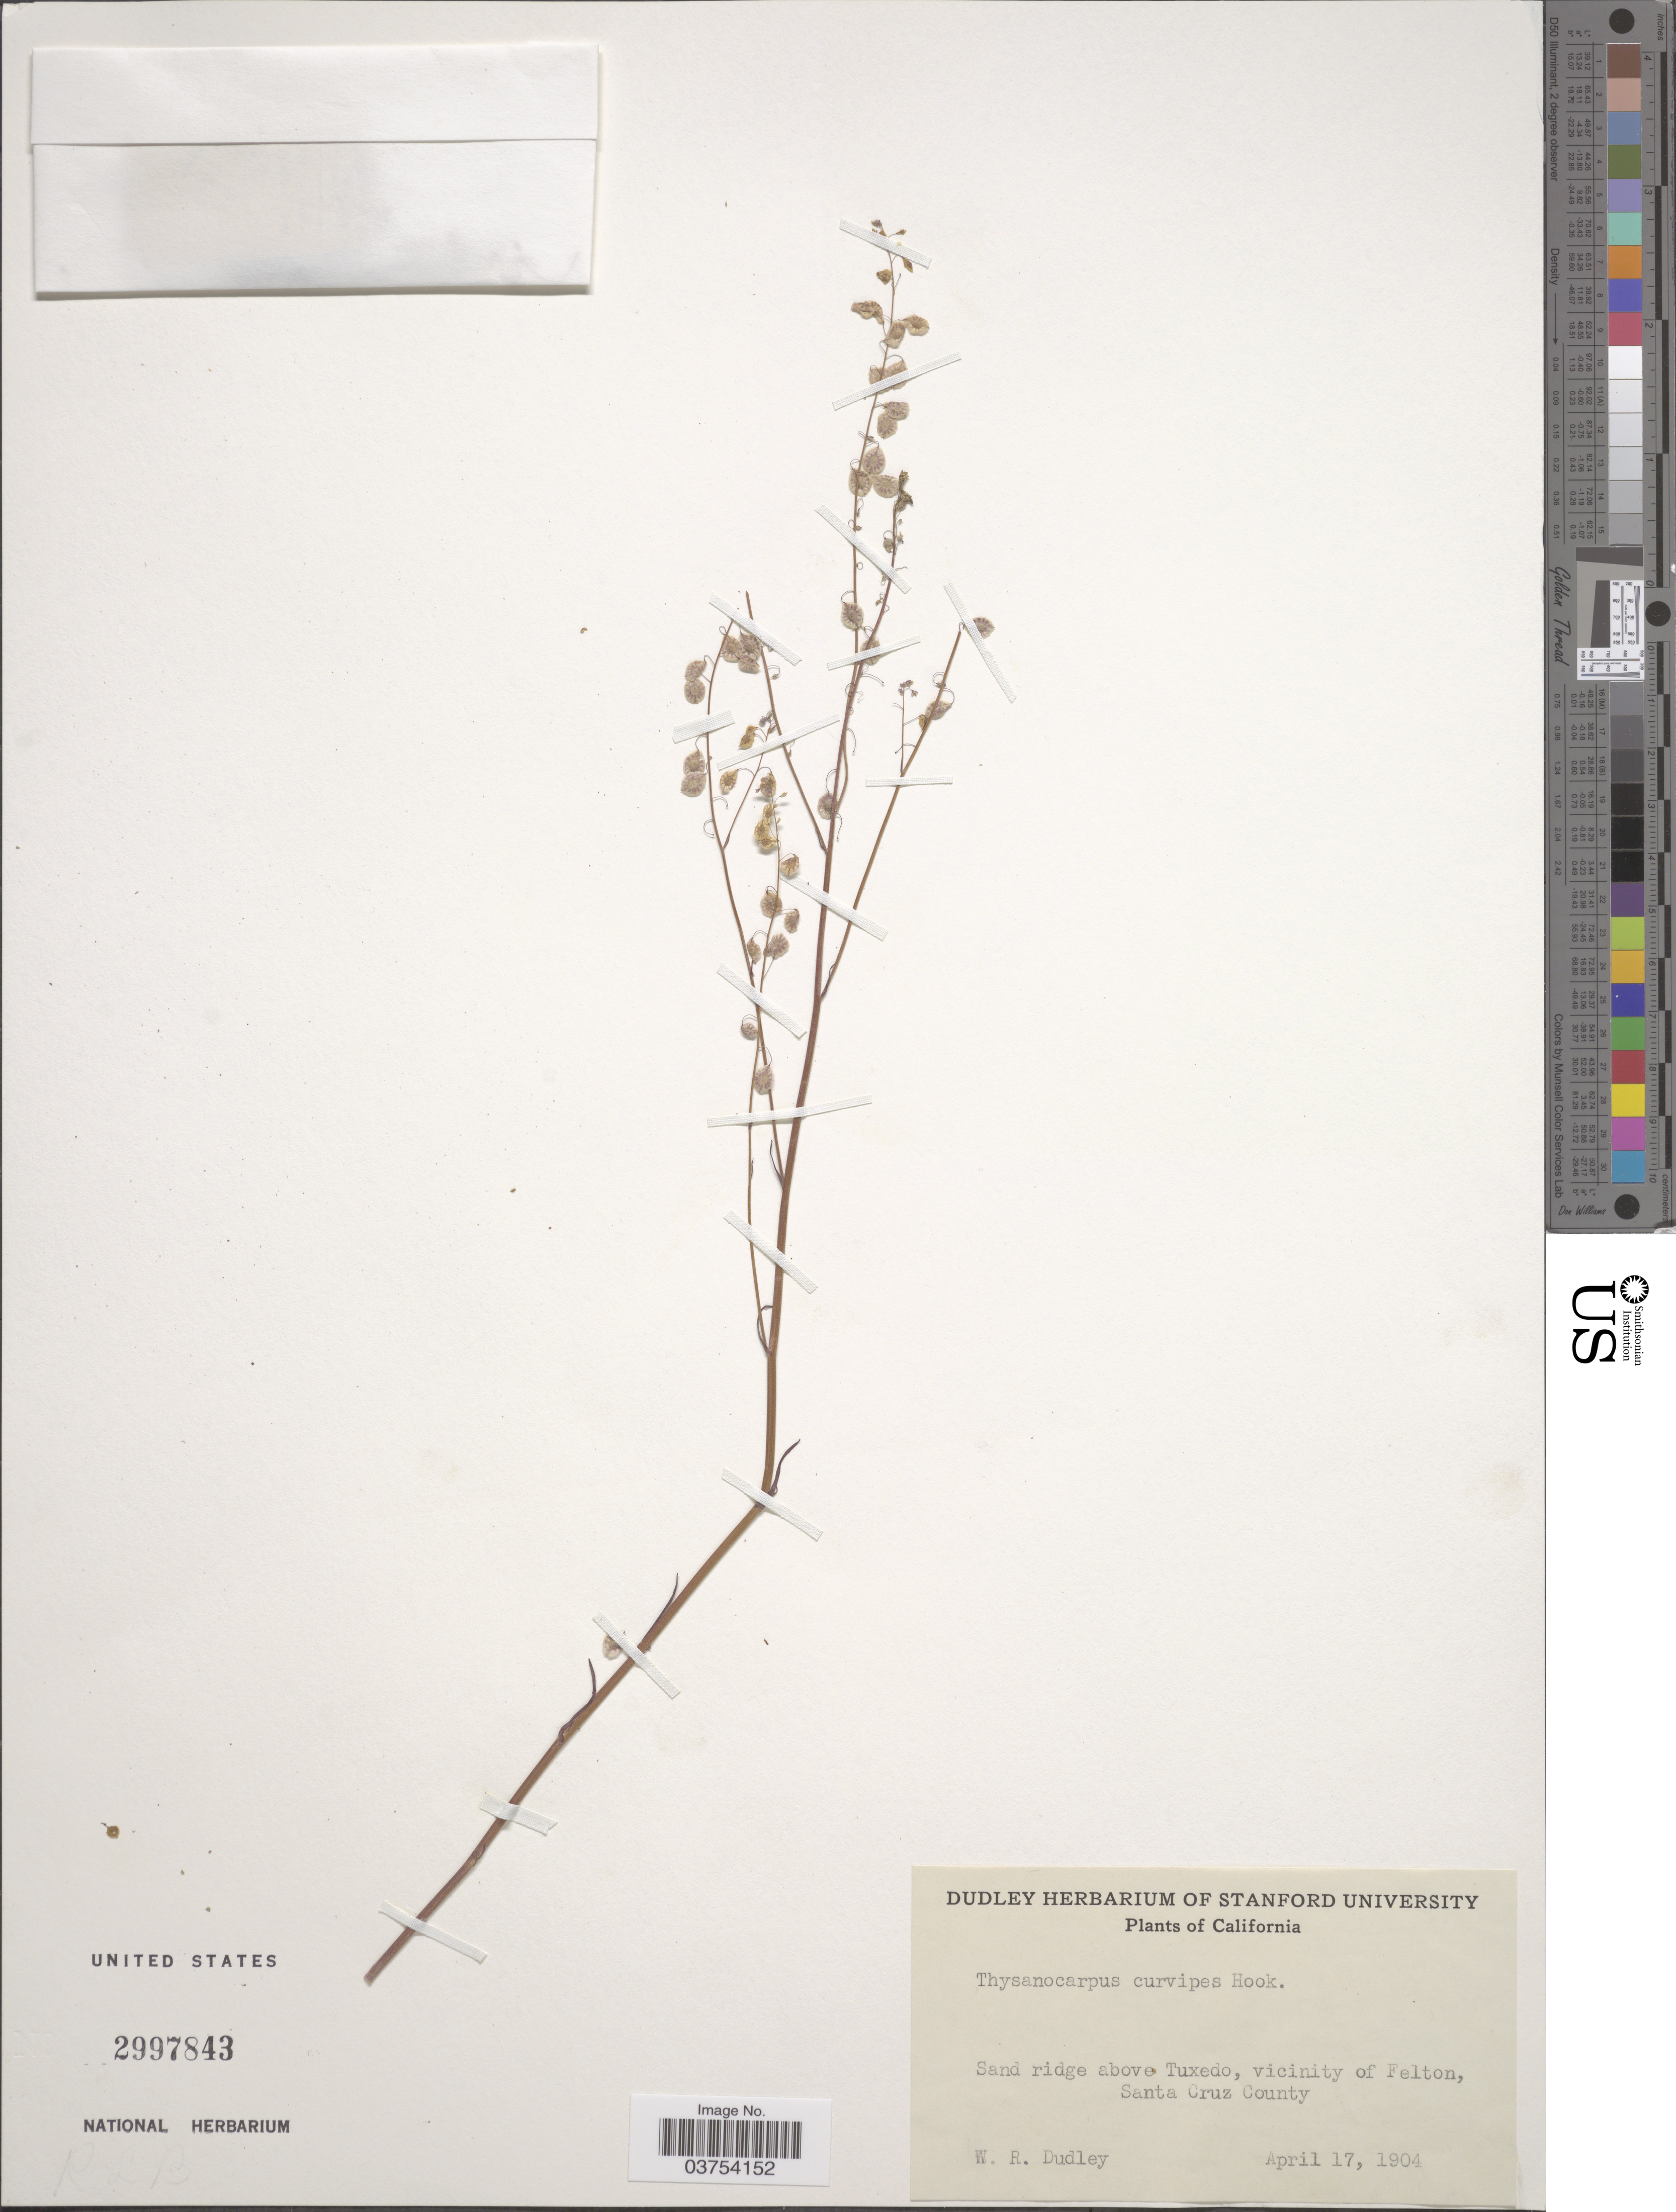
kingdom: Plantae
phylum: Tracheophyta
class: Magnoliopsida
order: Brassicales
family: Brassicaceae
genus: Thysanocarpus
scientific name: Thysanocarpus curvipes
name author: Hook.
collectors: W. Dudley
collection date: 1904-04-17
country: United States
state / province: California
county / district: Santa Cruz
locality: Sand ridge above Tuxedo, vicinity of Felton, Santa Cruz County.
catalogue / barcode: US 2997843